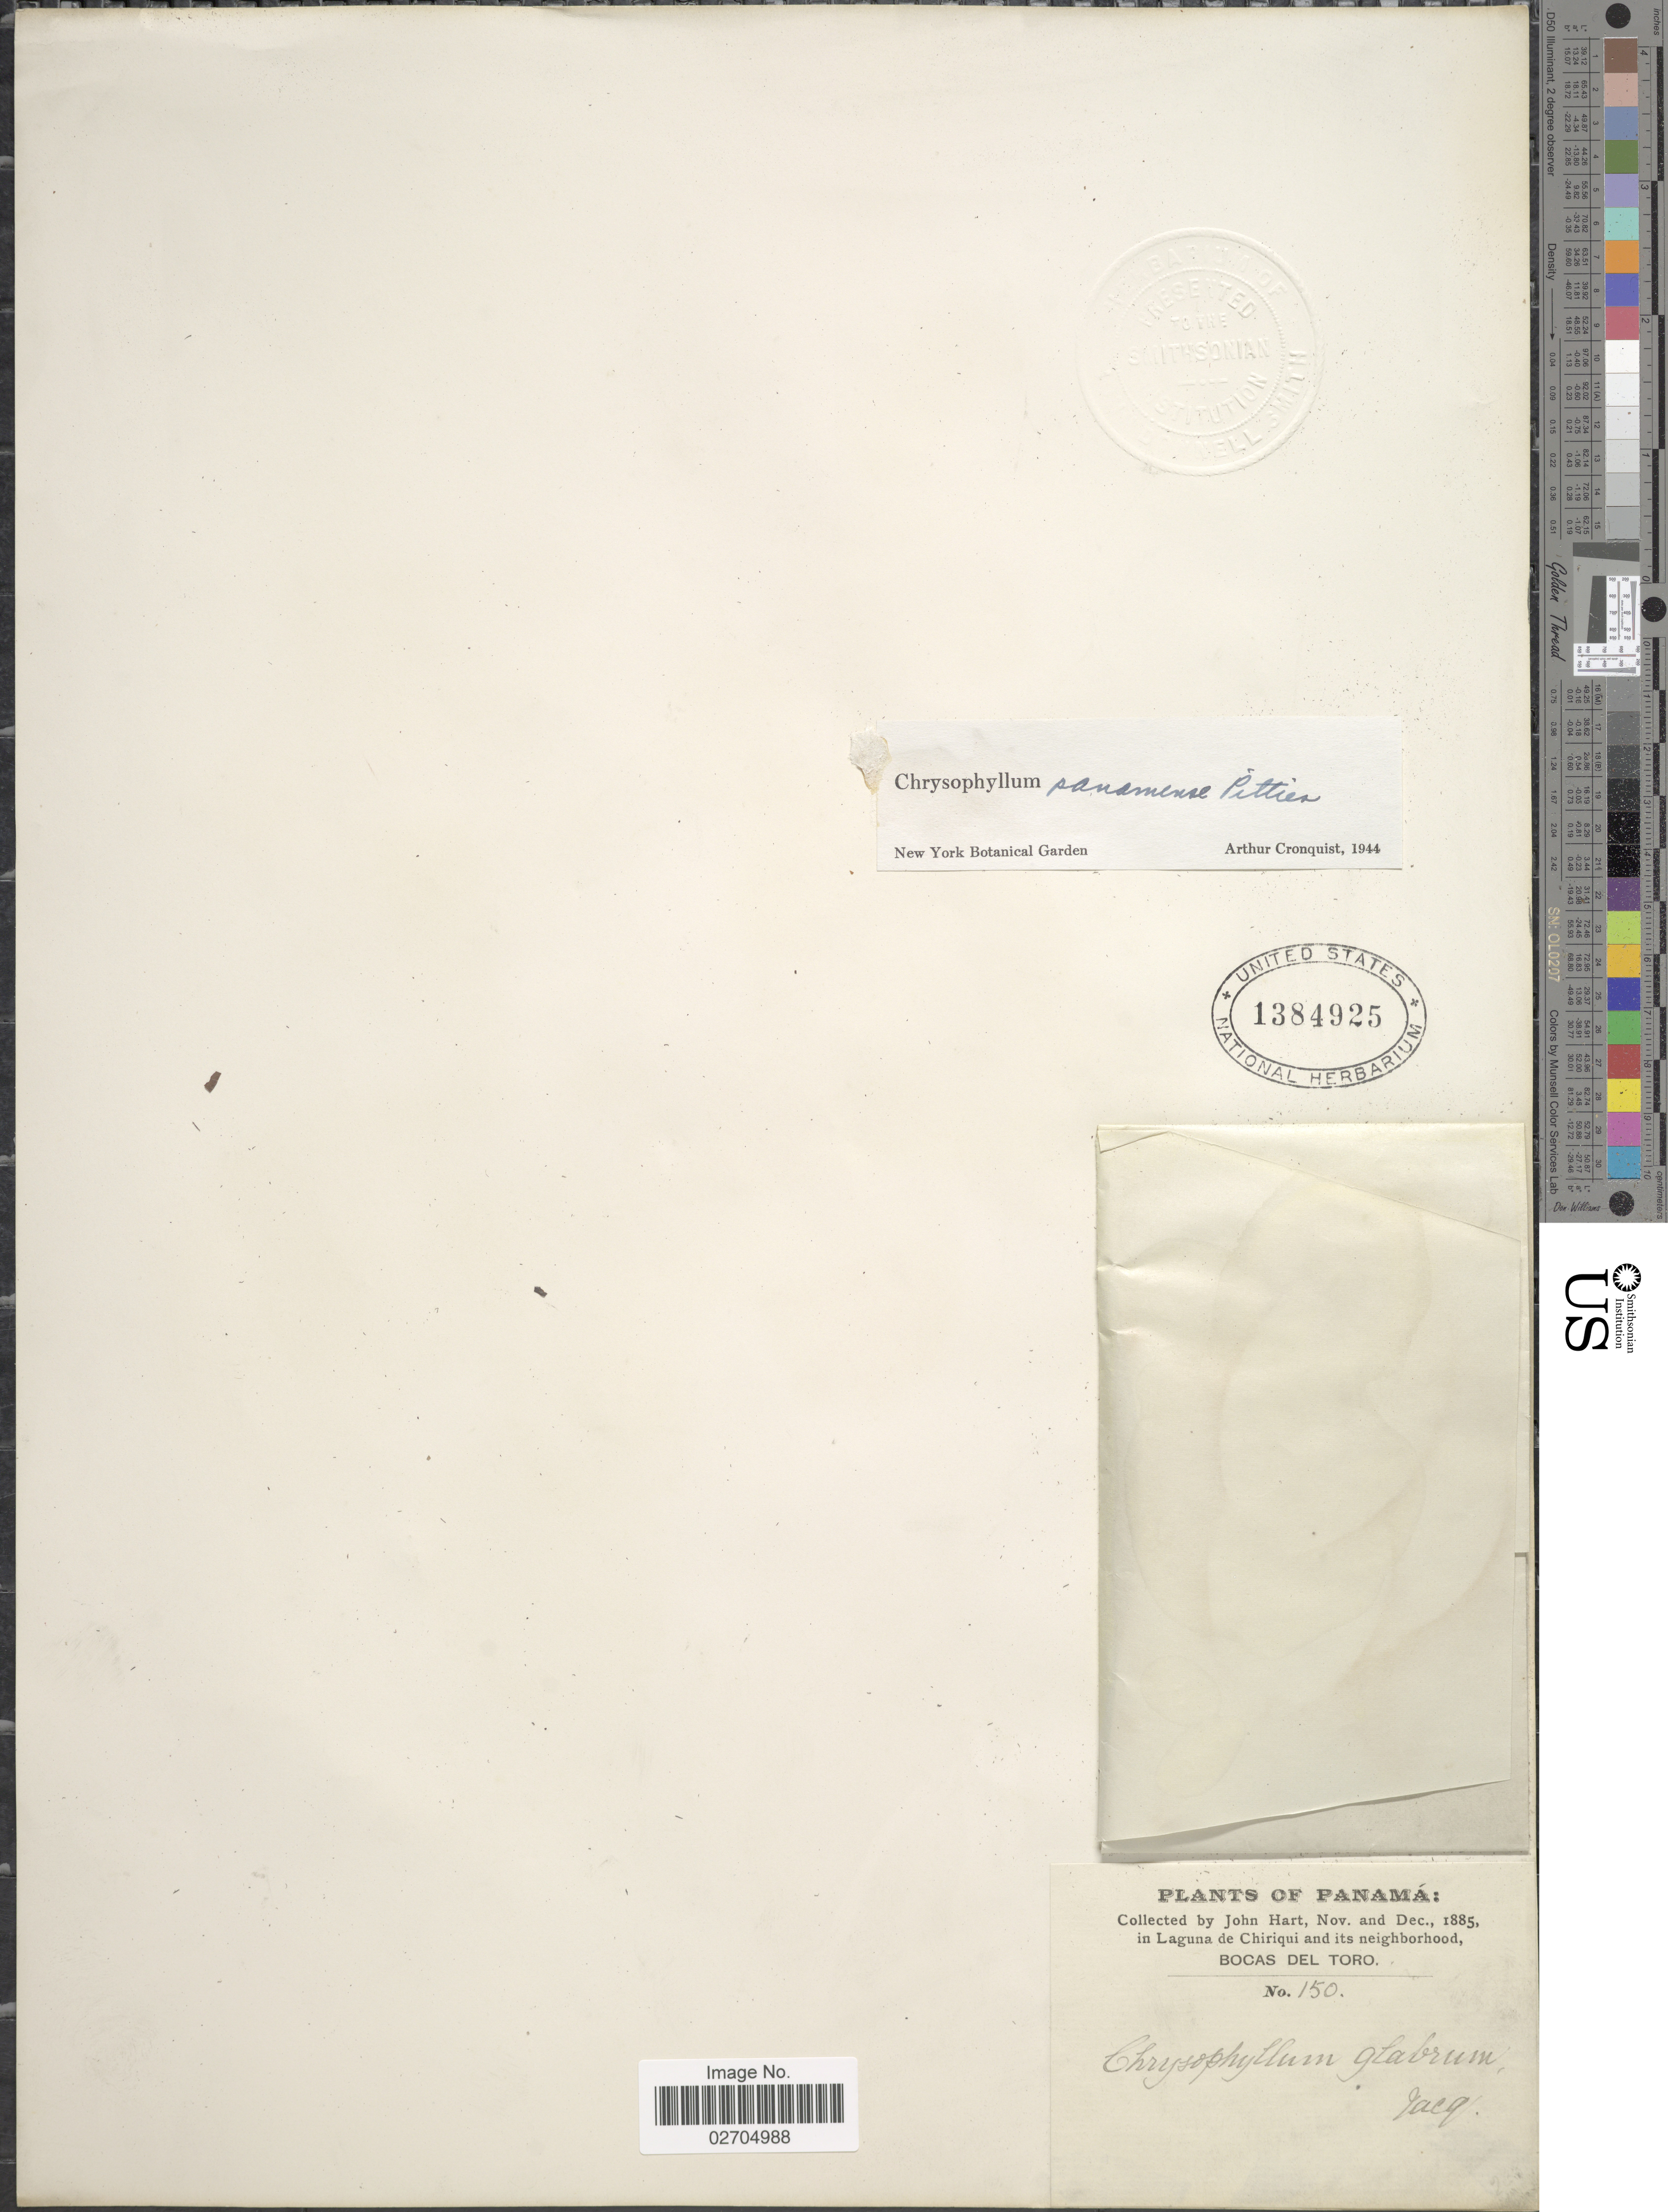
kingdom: Plantae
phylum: Tracheophyta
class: Magnoliopsida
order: Ericales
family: Sapotaceae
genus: Chrysophyllum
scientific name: Chrysophyllum argenteum subsp. panamense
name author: Jacq.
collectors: J. H. Hart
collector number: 150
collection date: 1885-11/1885-12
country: Panama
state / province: Bocas del Toro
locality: In Laguna de Chiriqui and its neigborhood.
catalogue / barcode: US 1384925